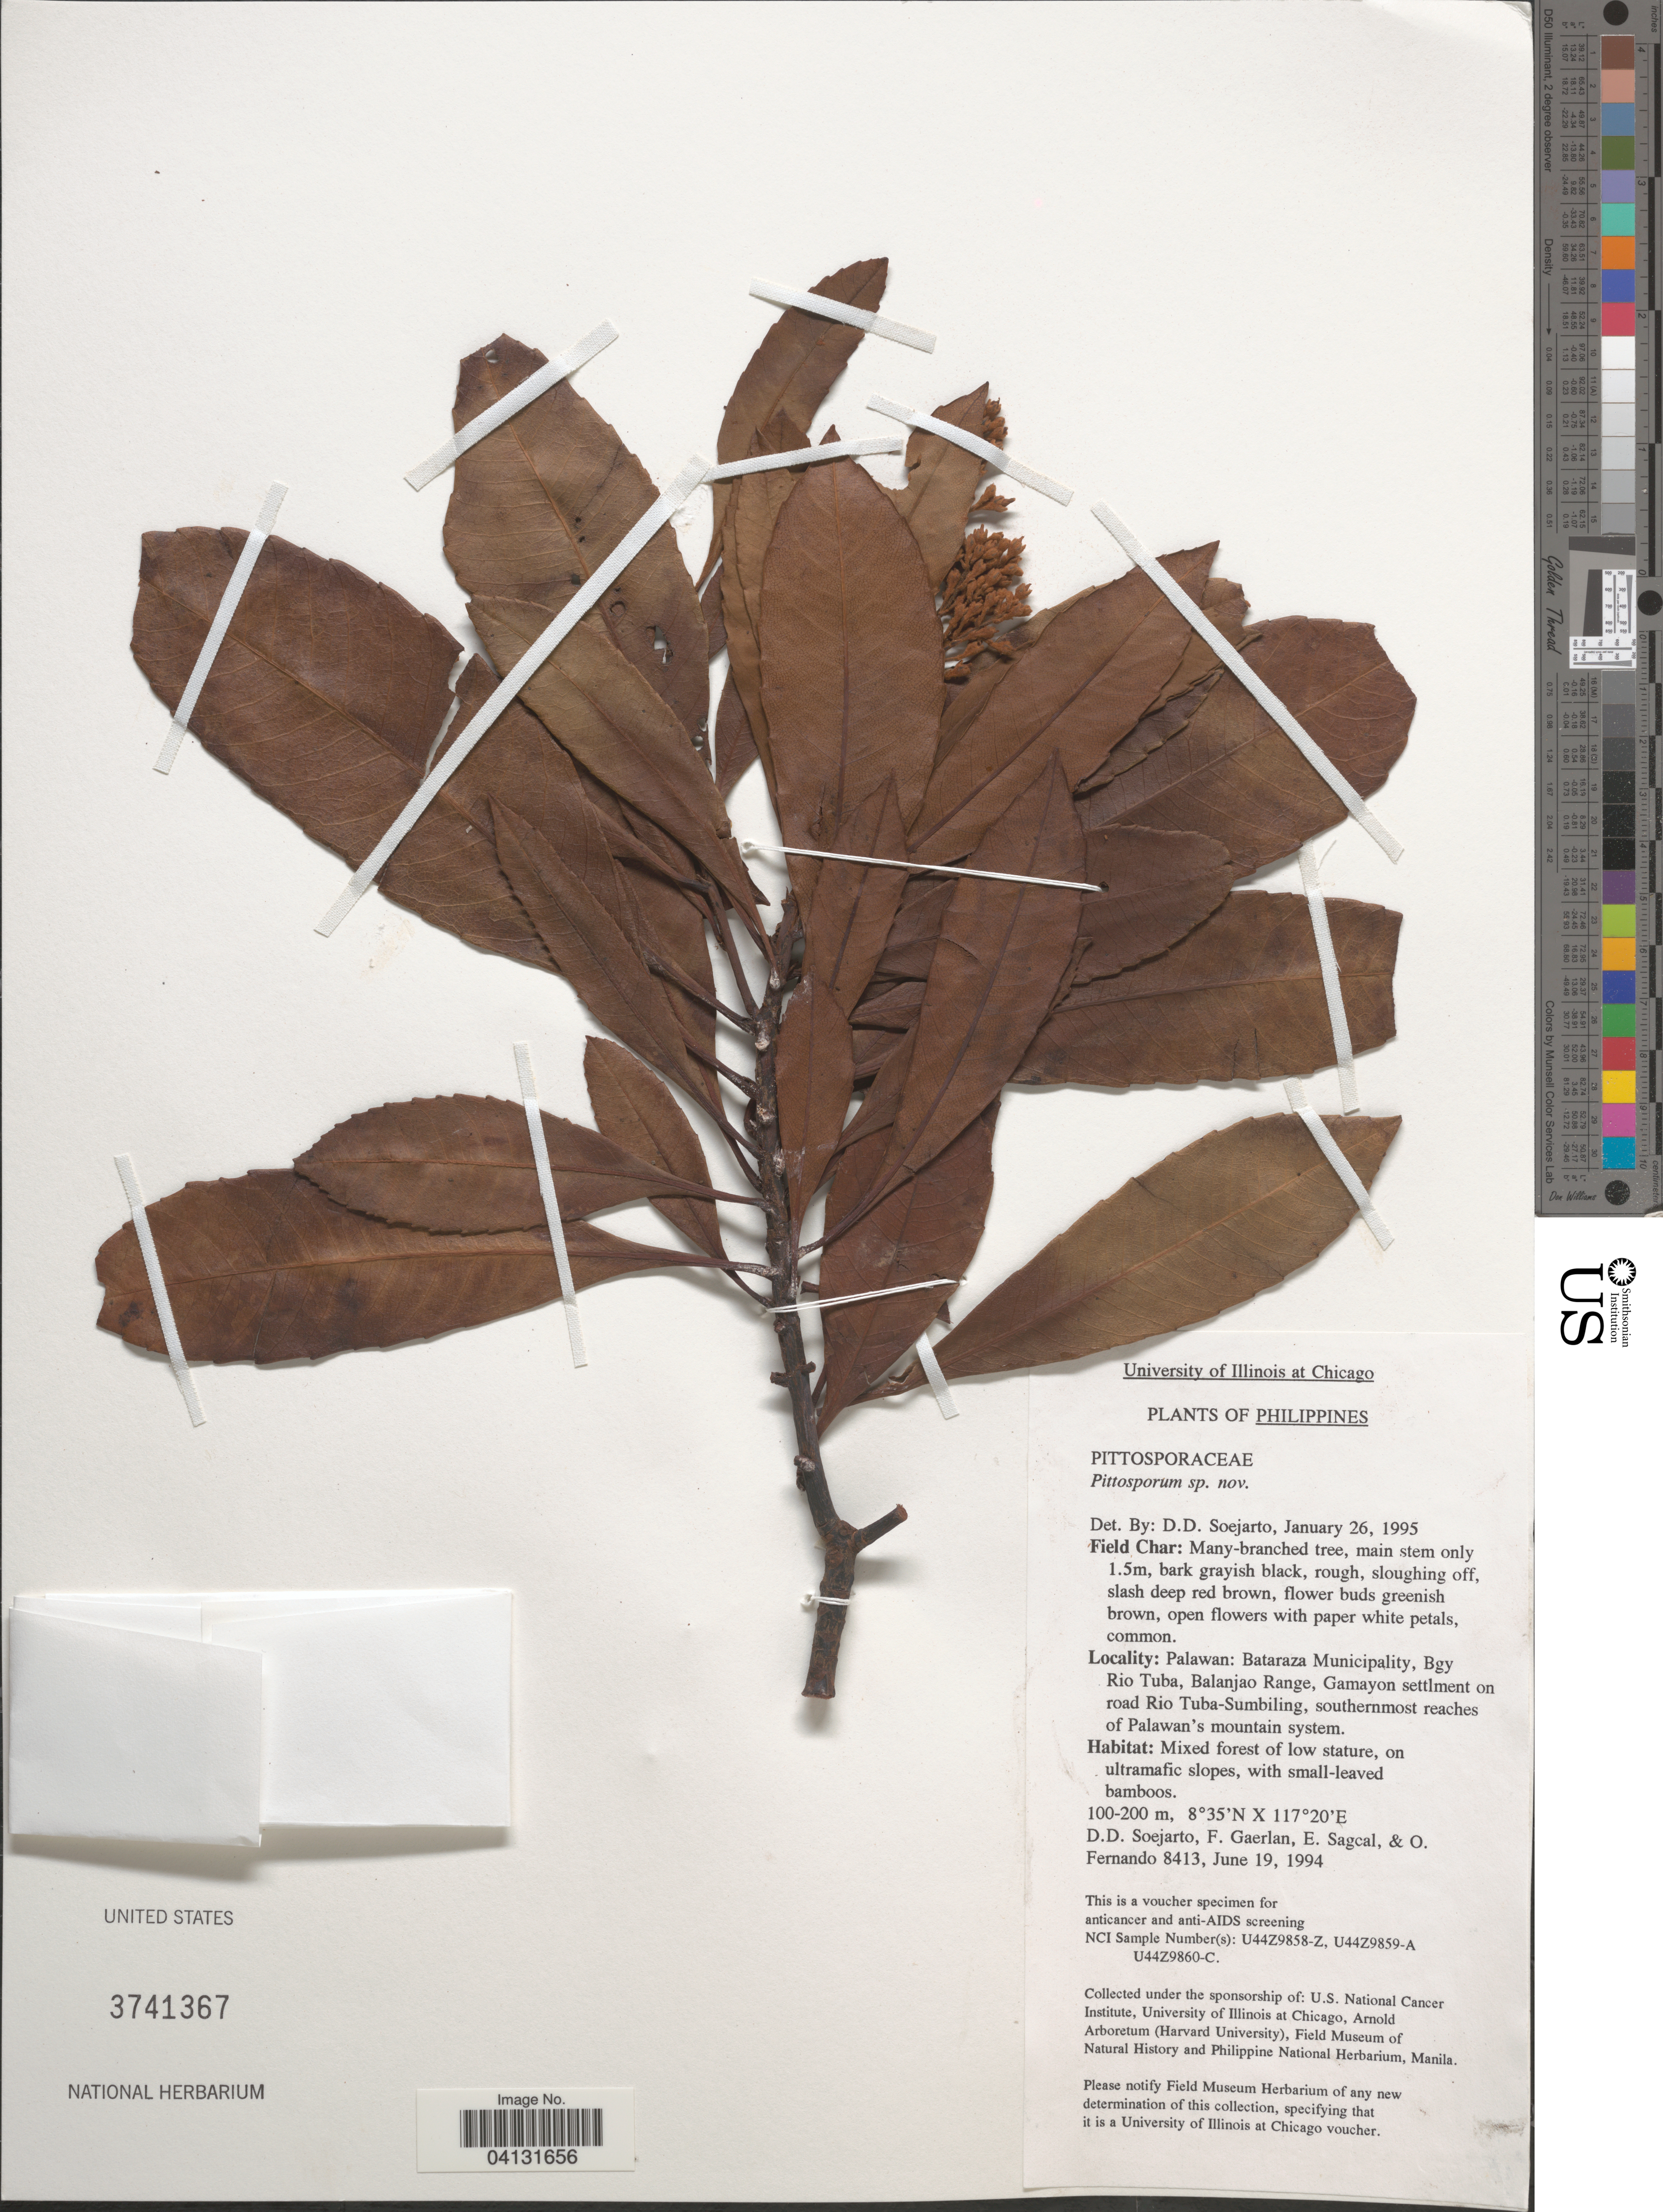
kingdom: Plantae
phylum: Tracheophyta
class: Magnoliopsida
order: Apiales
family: Pittosporaceae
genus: Pittosporum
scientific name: Pittosporum sp.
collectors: F. Gaerlan, E. Sagcal & O. Fernando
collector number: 8413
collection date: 1994-06-19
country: Philippines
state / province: Mimaropa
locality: Palawan: Bataraza Municipality, Bgy Rio Tuba, Balanjao Range, Gamayon settlment on road Rio Tuba-Sumbiling, southernmost reaches of Palawan's mountain system.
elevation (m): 100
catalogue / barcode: US 3741367